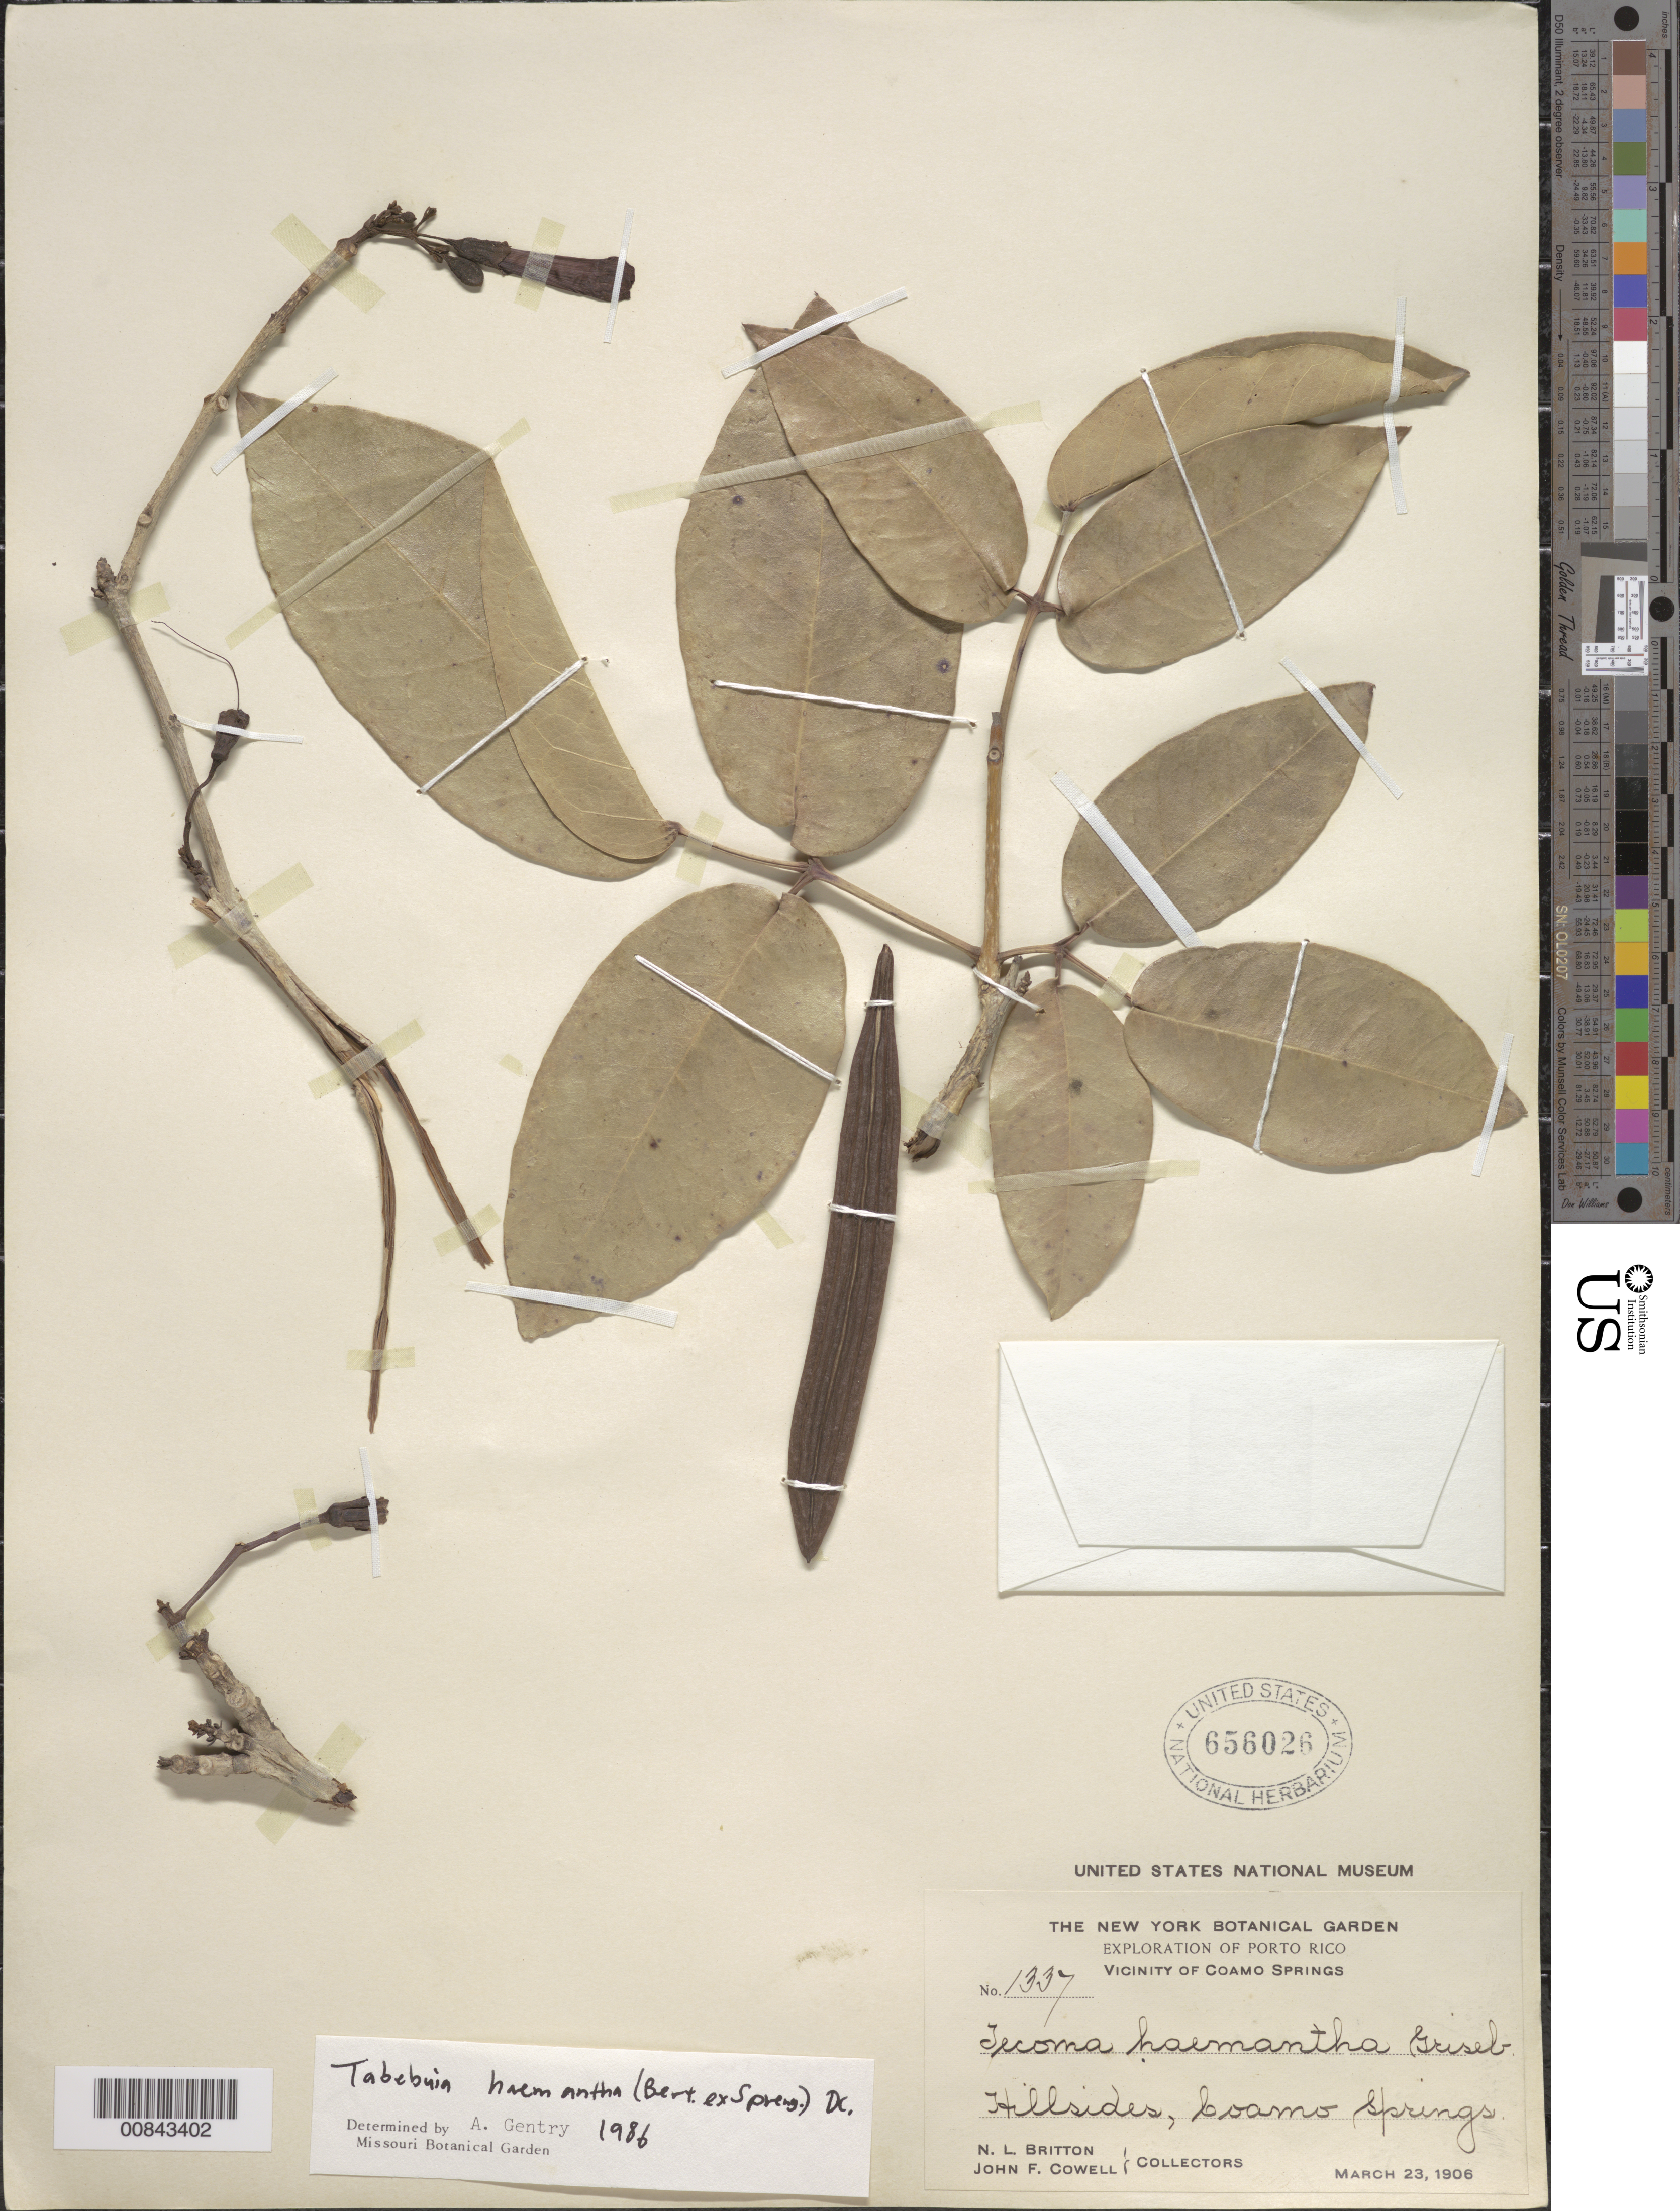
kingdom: Plantae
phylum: Tracheophyta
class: Magnoliopsida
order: Lamiales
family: Bignoniaceae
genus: Tabebuia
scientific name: Tabebuia haemantha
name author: (Bertero ex Spreng.) DC.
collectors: N. Britton & J. F. Cowell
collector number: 1337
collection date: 1906-03-23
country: Puerto Rico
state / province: Coamo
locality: Vicinity of Coamo Springs. Coamo springs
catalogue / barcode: US 656026